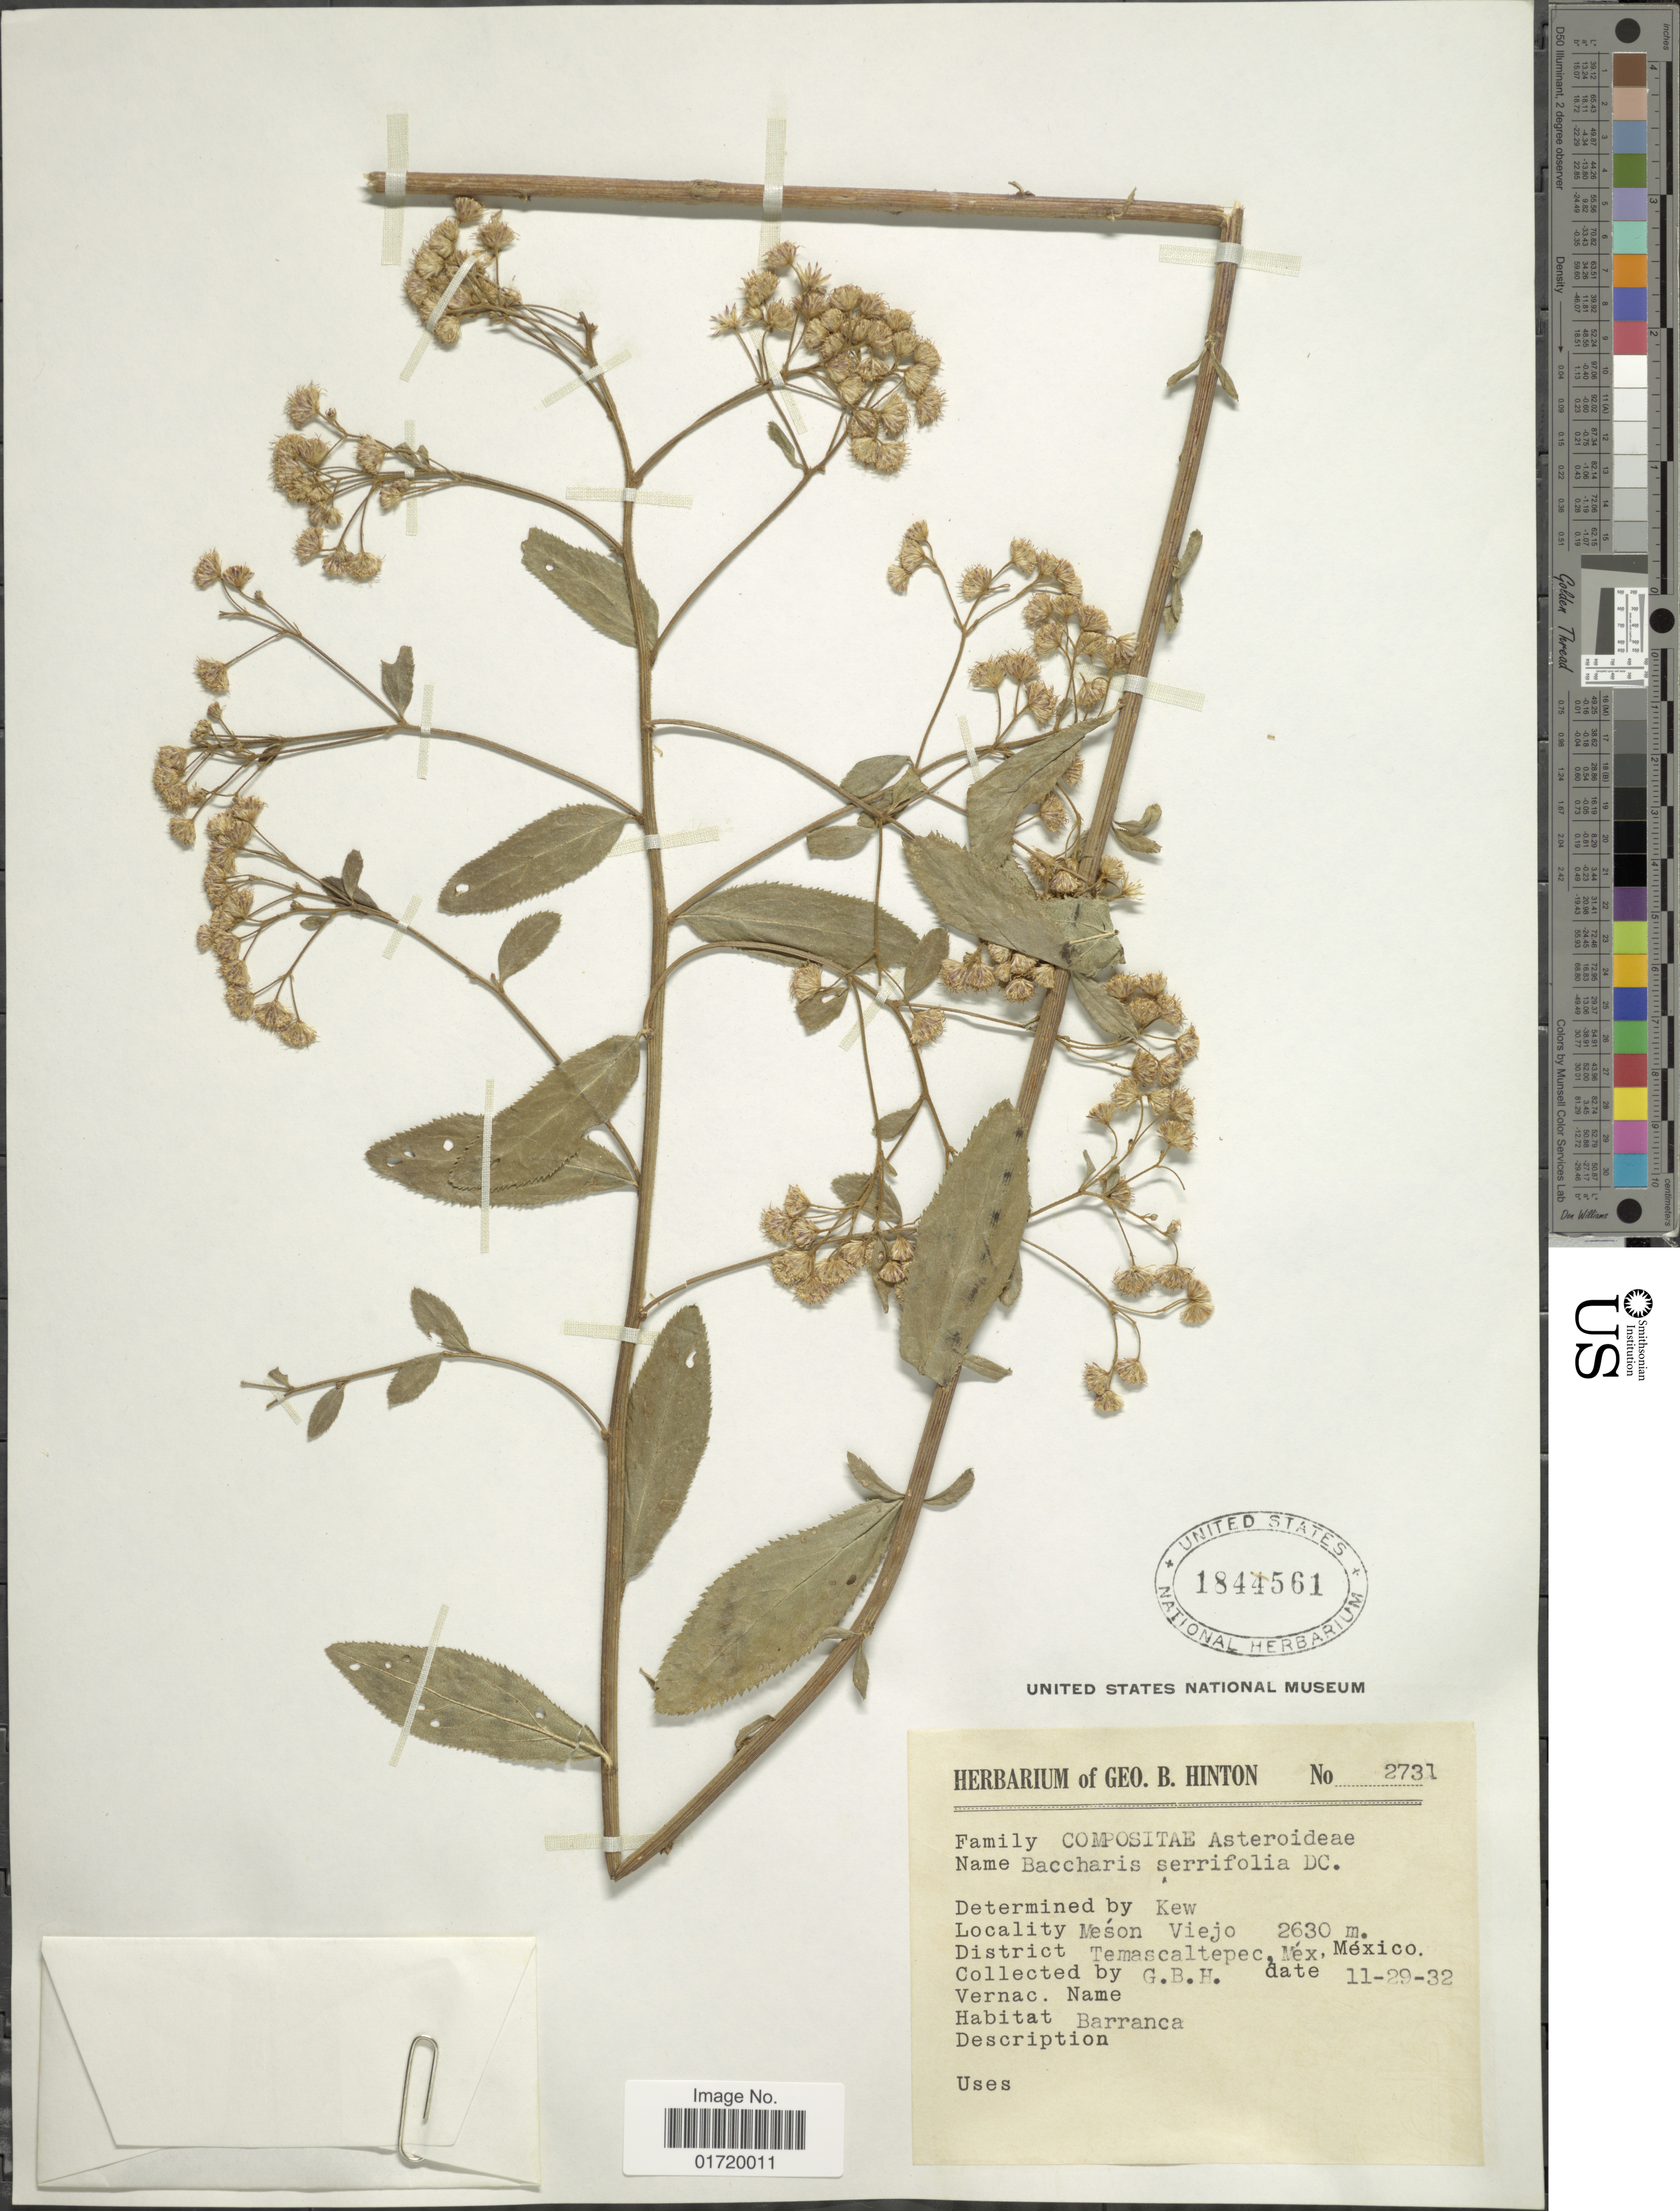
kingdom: Plantae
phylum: Tracheophyta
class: Magnoliopsida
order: Asterales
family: Asteraceae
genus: Baccharis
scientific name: Baccharis serrifolia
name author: DC.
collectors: G. B. Hinton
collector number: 2731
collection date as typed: Transcribed d/m/y: 29/11/32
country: Mexico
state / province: México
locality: Meson Viejo, District Temascaltepec, Mex.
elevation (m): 2630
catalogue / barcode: US 1844561